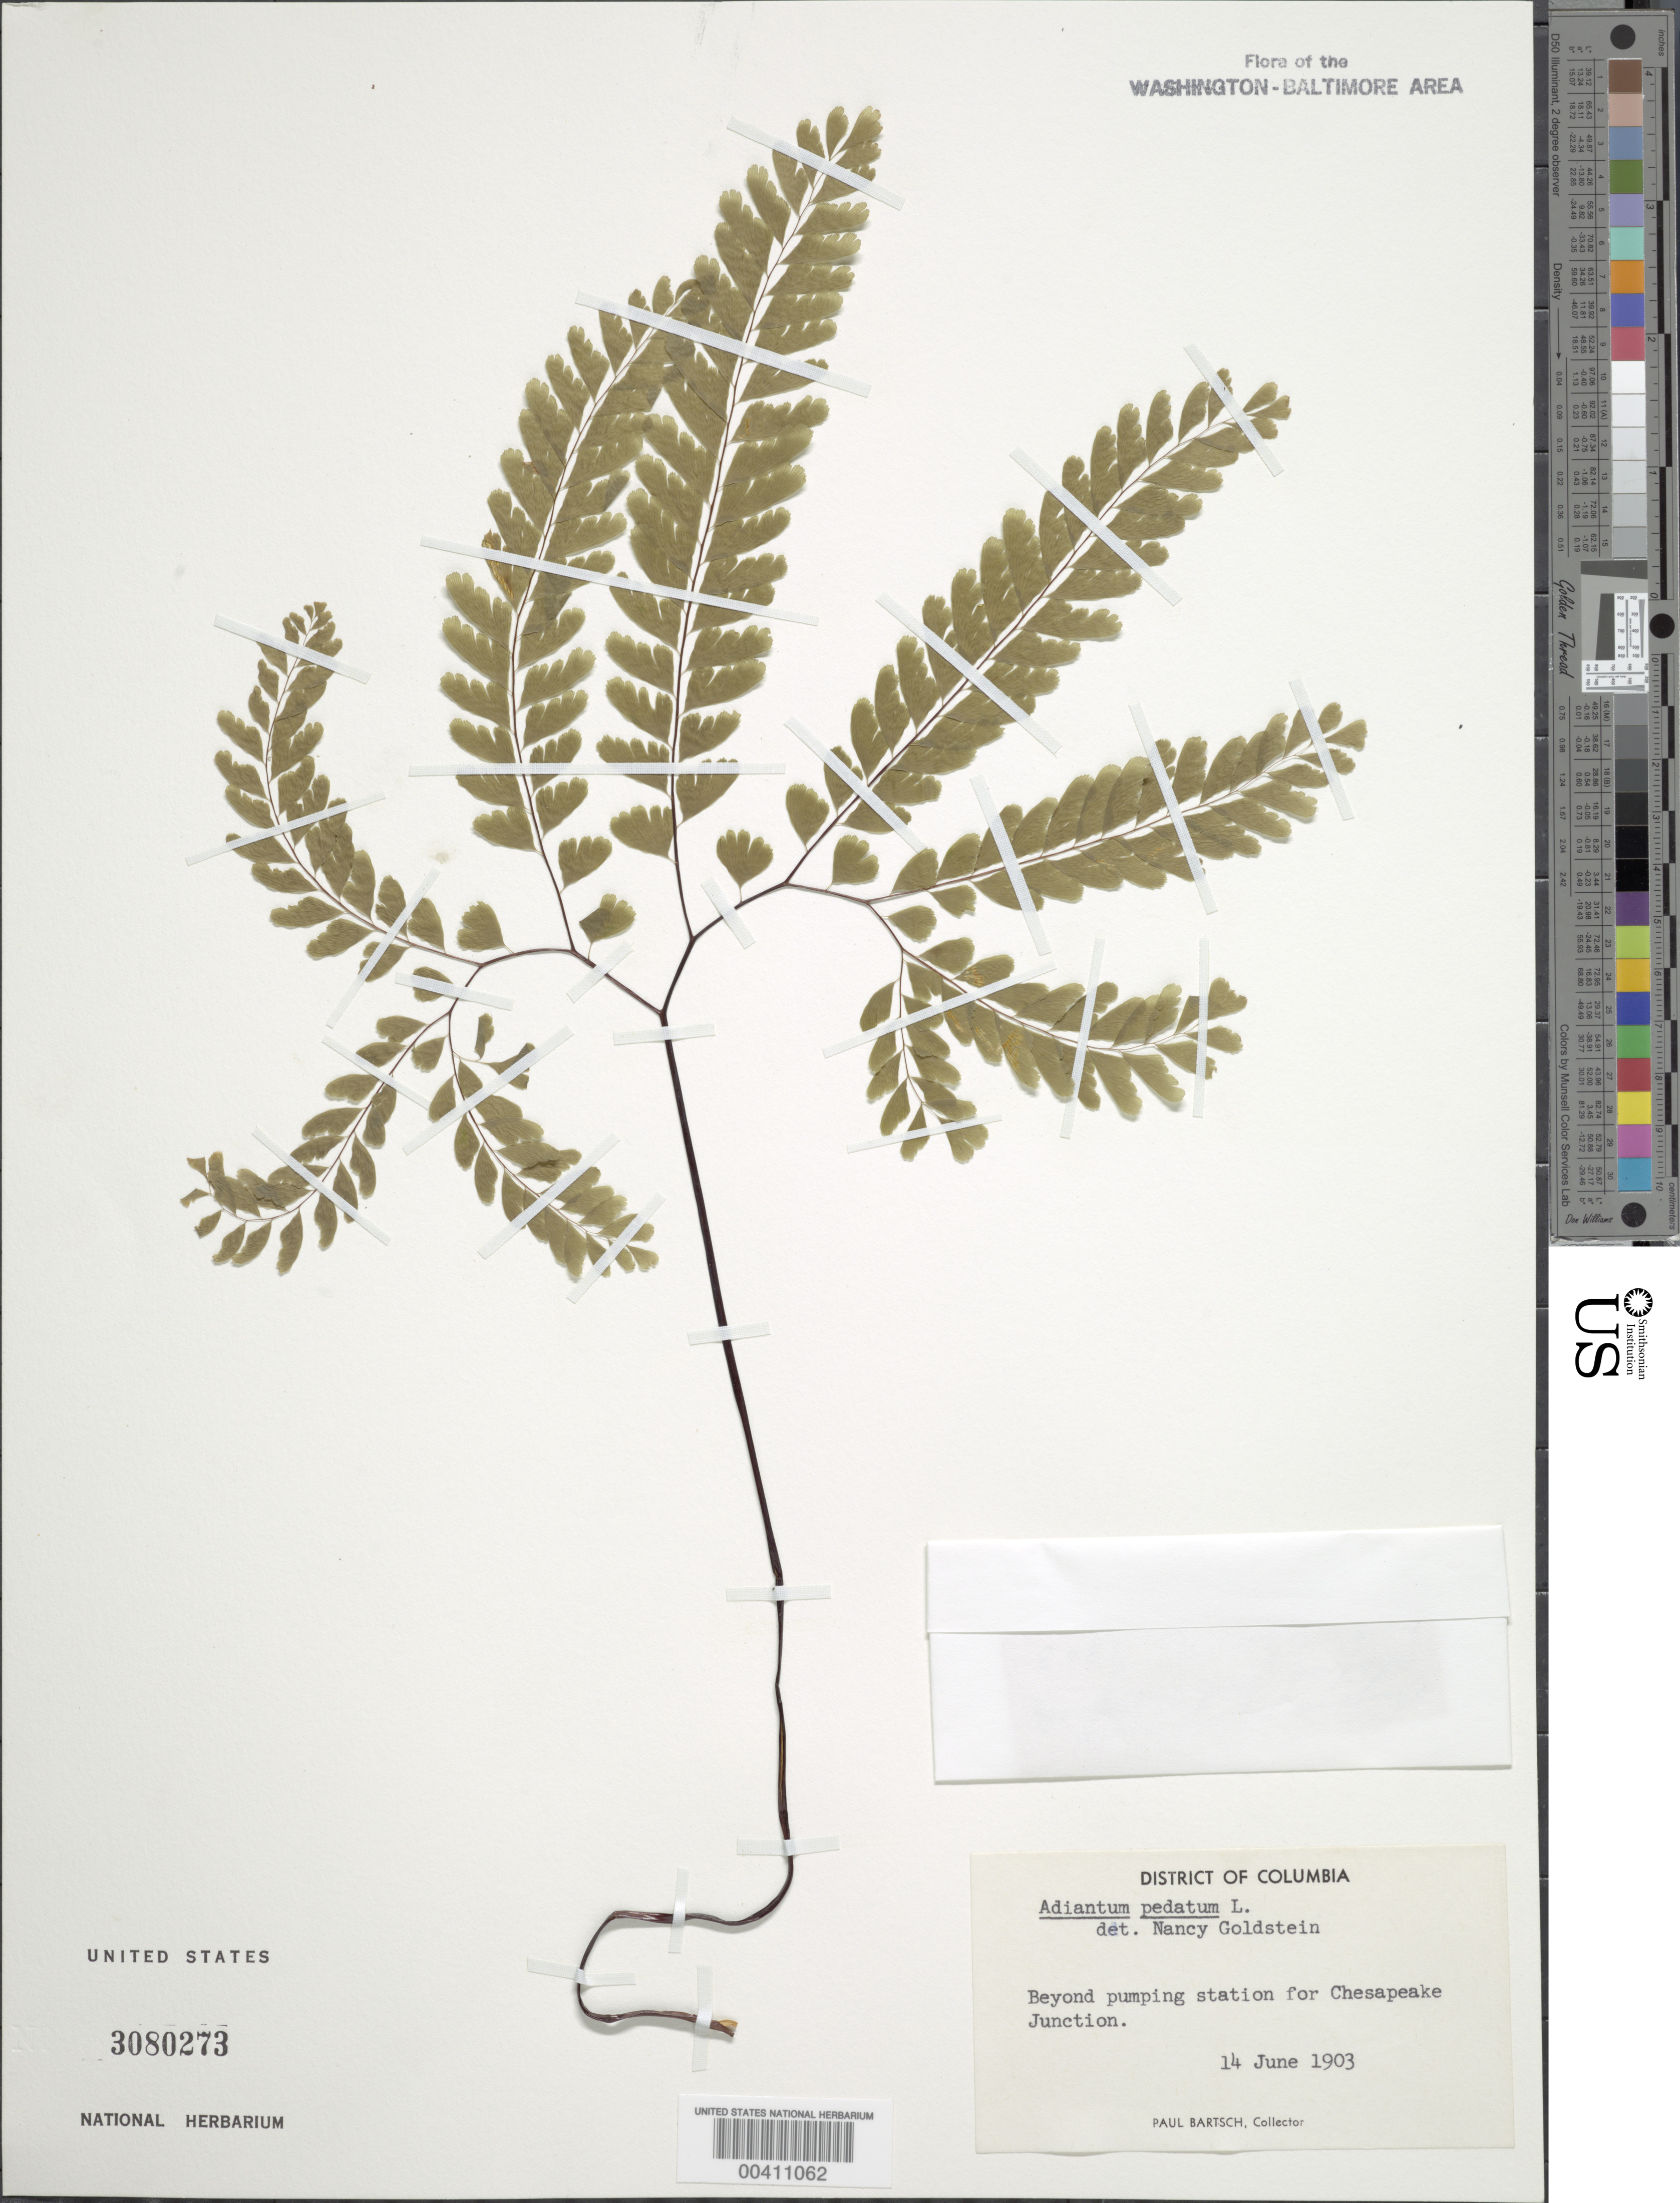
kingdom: Plantae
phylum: Tracheophyta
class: Polypodiopsida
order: Polypodiales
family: Pteridaceae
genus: Adiantum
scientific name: Adiantum pedatum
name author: L.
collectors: P. Bartsch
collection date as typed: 14 Jun 1903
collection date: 1903-06-14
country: United States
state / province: District of Columbia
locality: Beyond Pumping Station for Chesapeake junction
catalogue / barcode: US 3080273